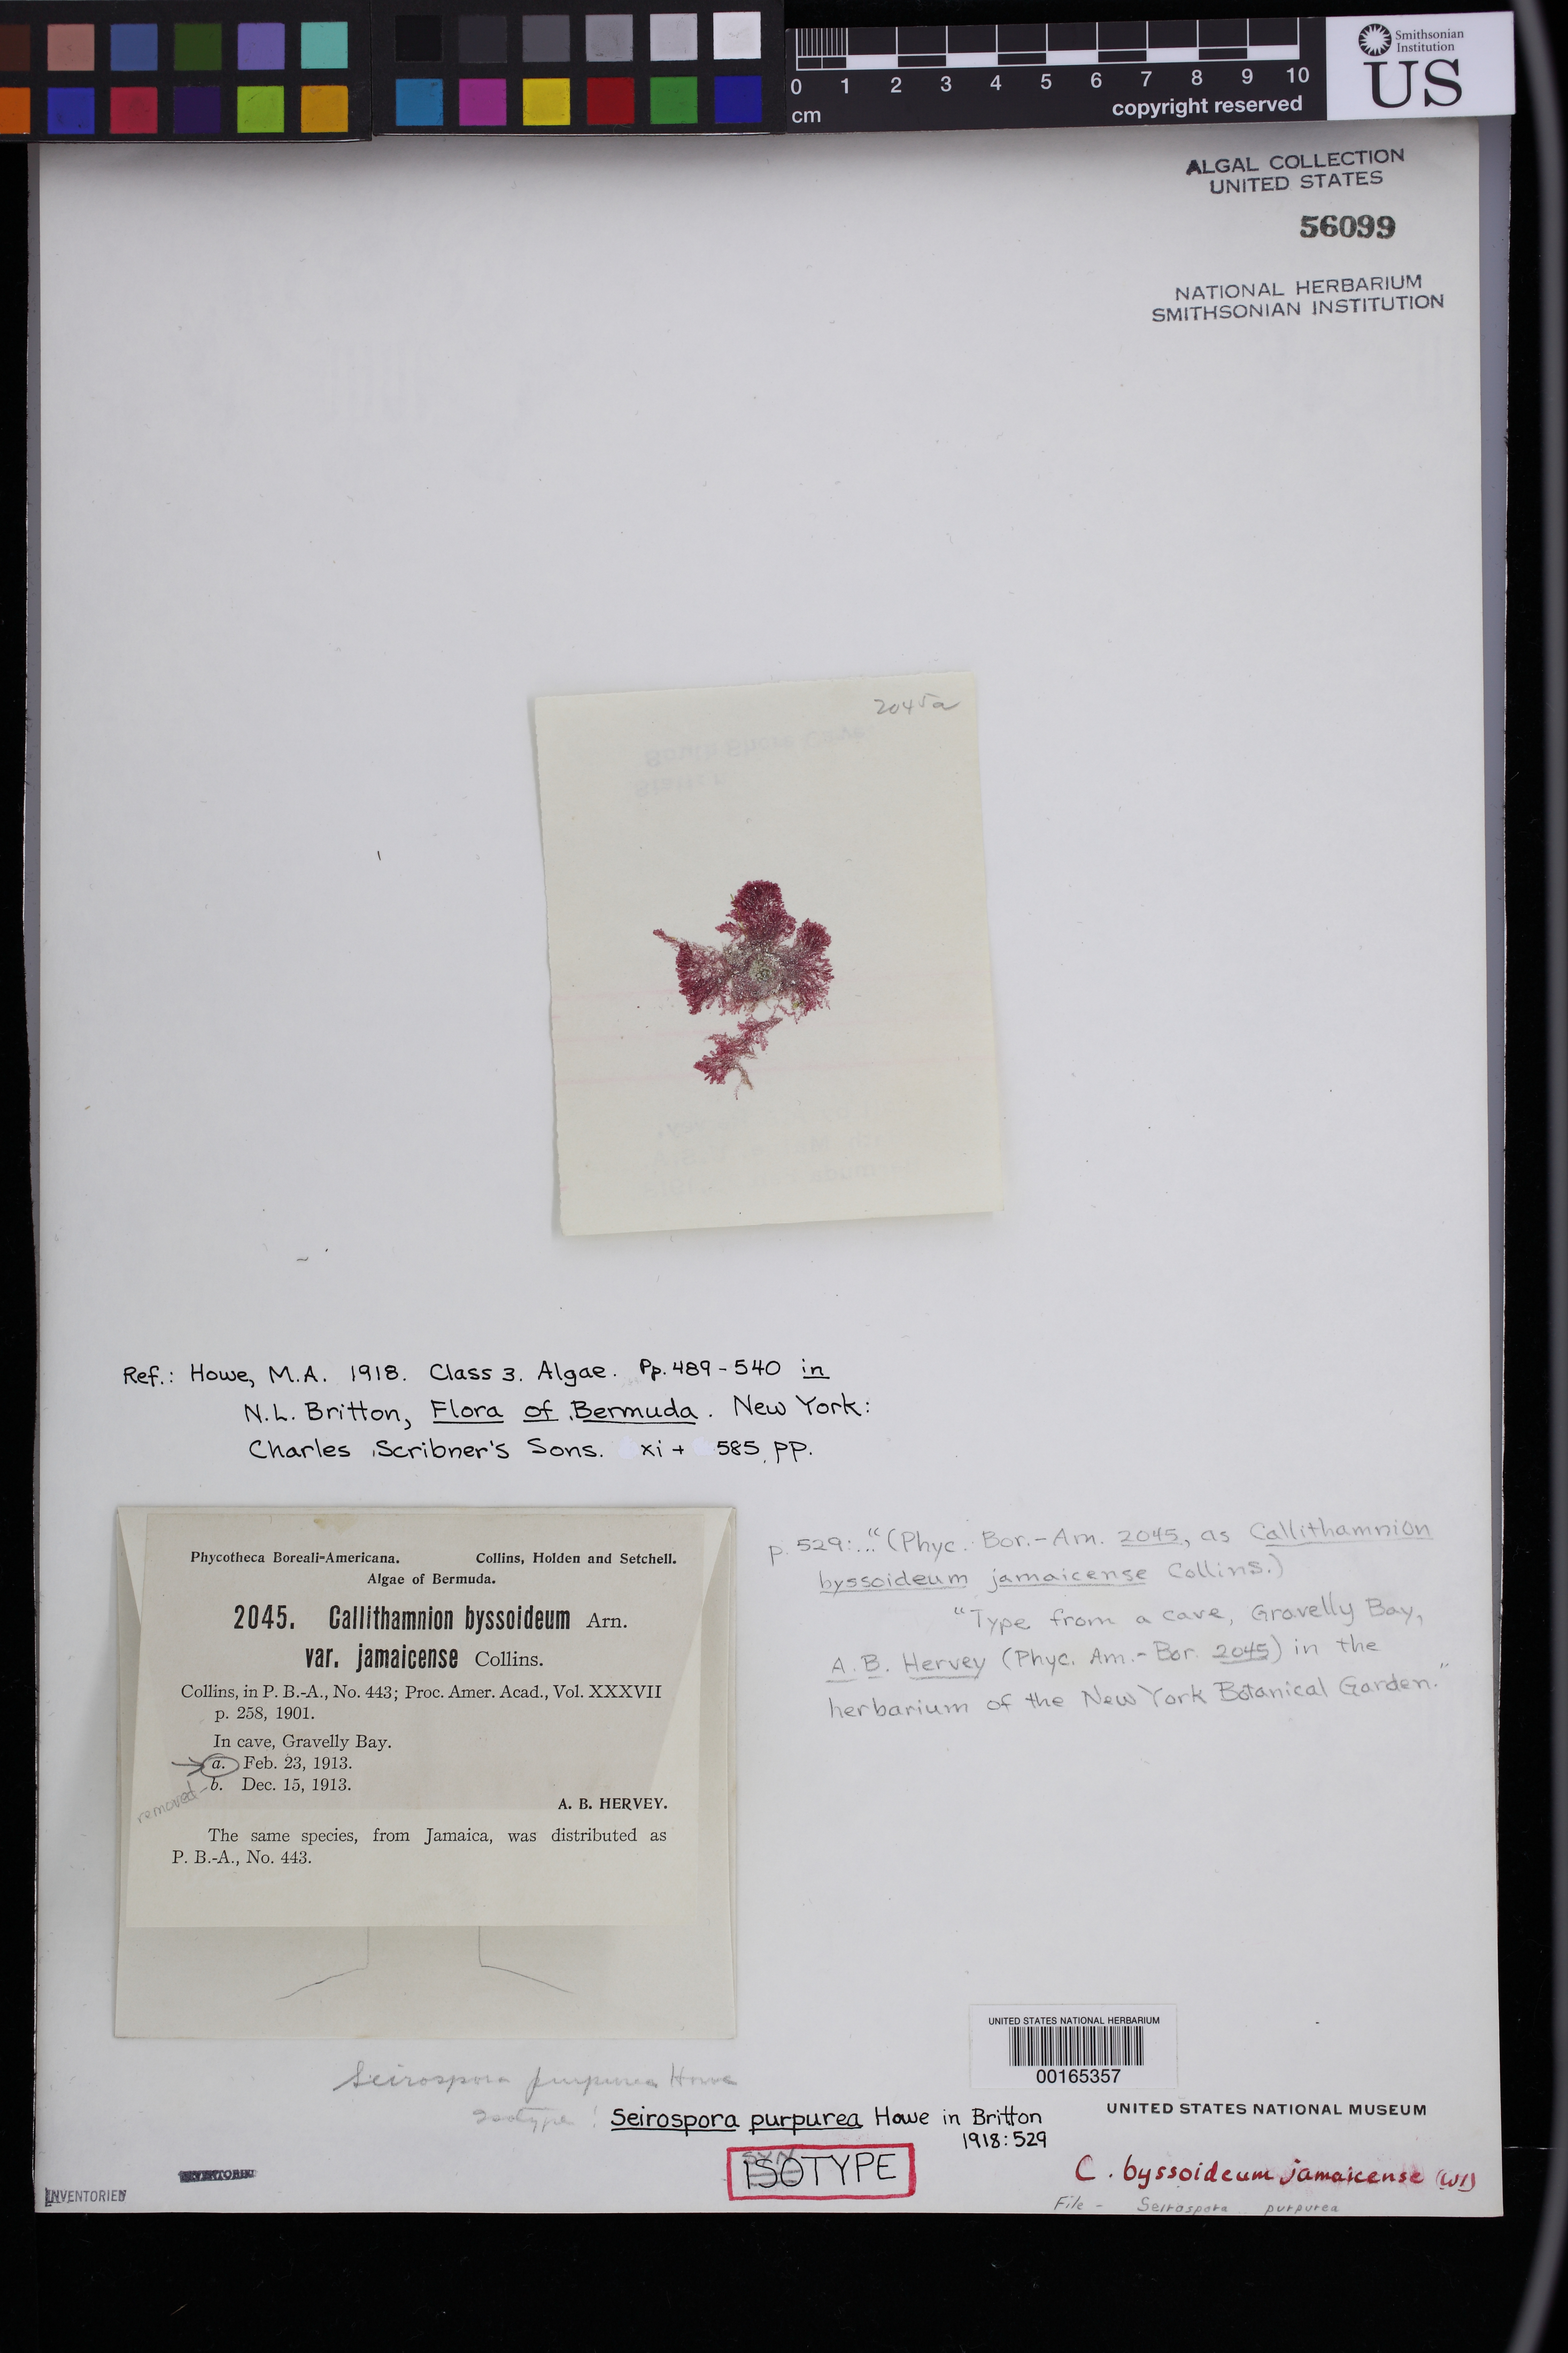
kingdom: Plantae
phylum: Rhodophyta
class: Florideophyceae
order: Ceramiales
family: Callithamniaceae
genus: Seirospora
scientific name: Seirospora purpurea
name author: M. Howe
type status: Syntype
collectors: A. B. Hervey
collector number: PB-A 2045A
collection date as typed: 23 Feb 1913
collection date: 1913-02-23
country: Bermuda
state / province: Smithʼs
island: Bermuda Island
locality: Gravelly Bay.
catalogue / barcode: US 56099